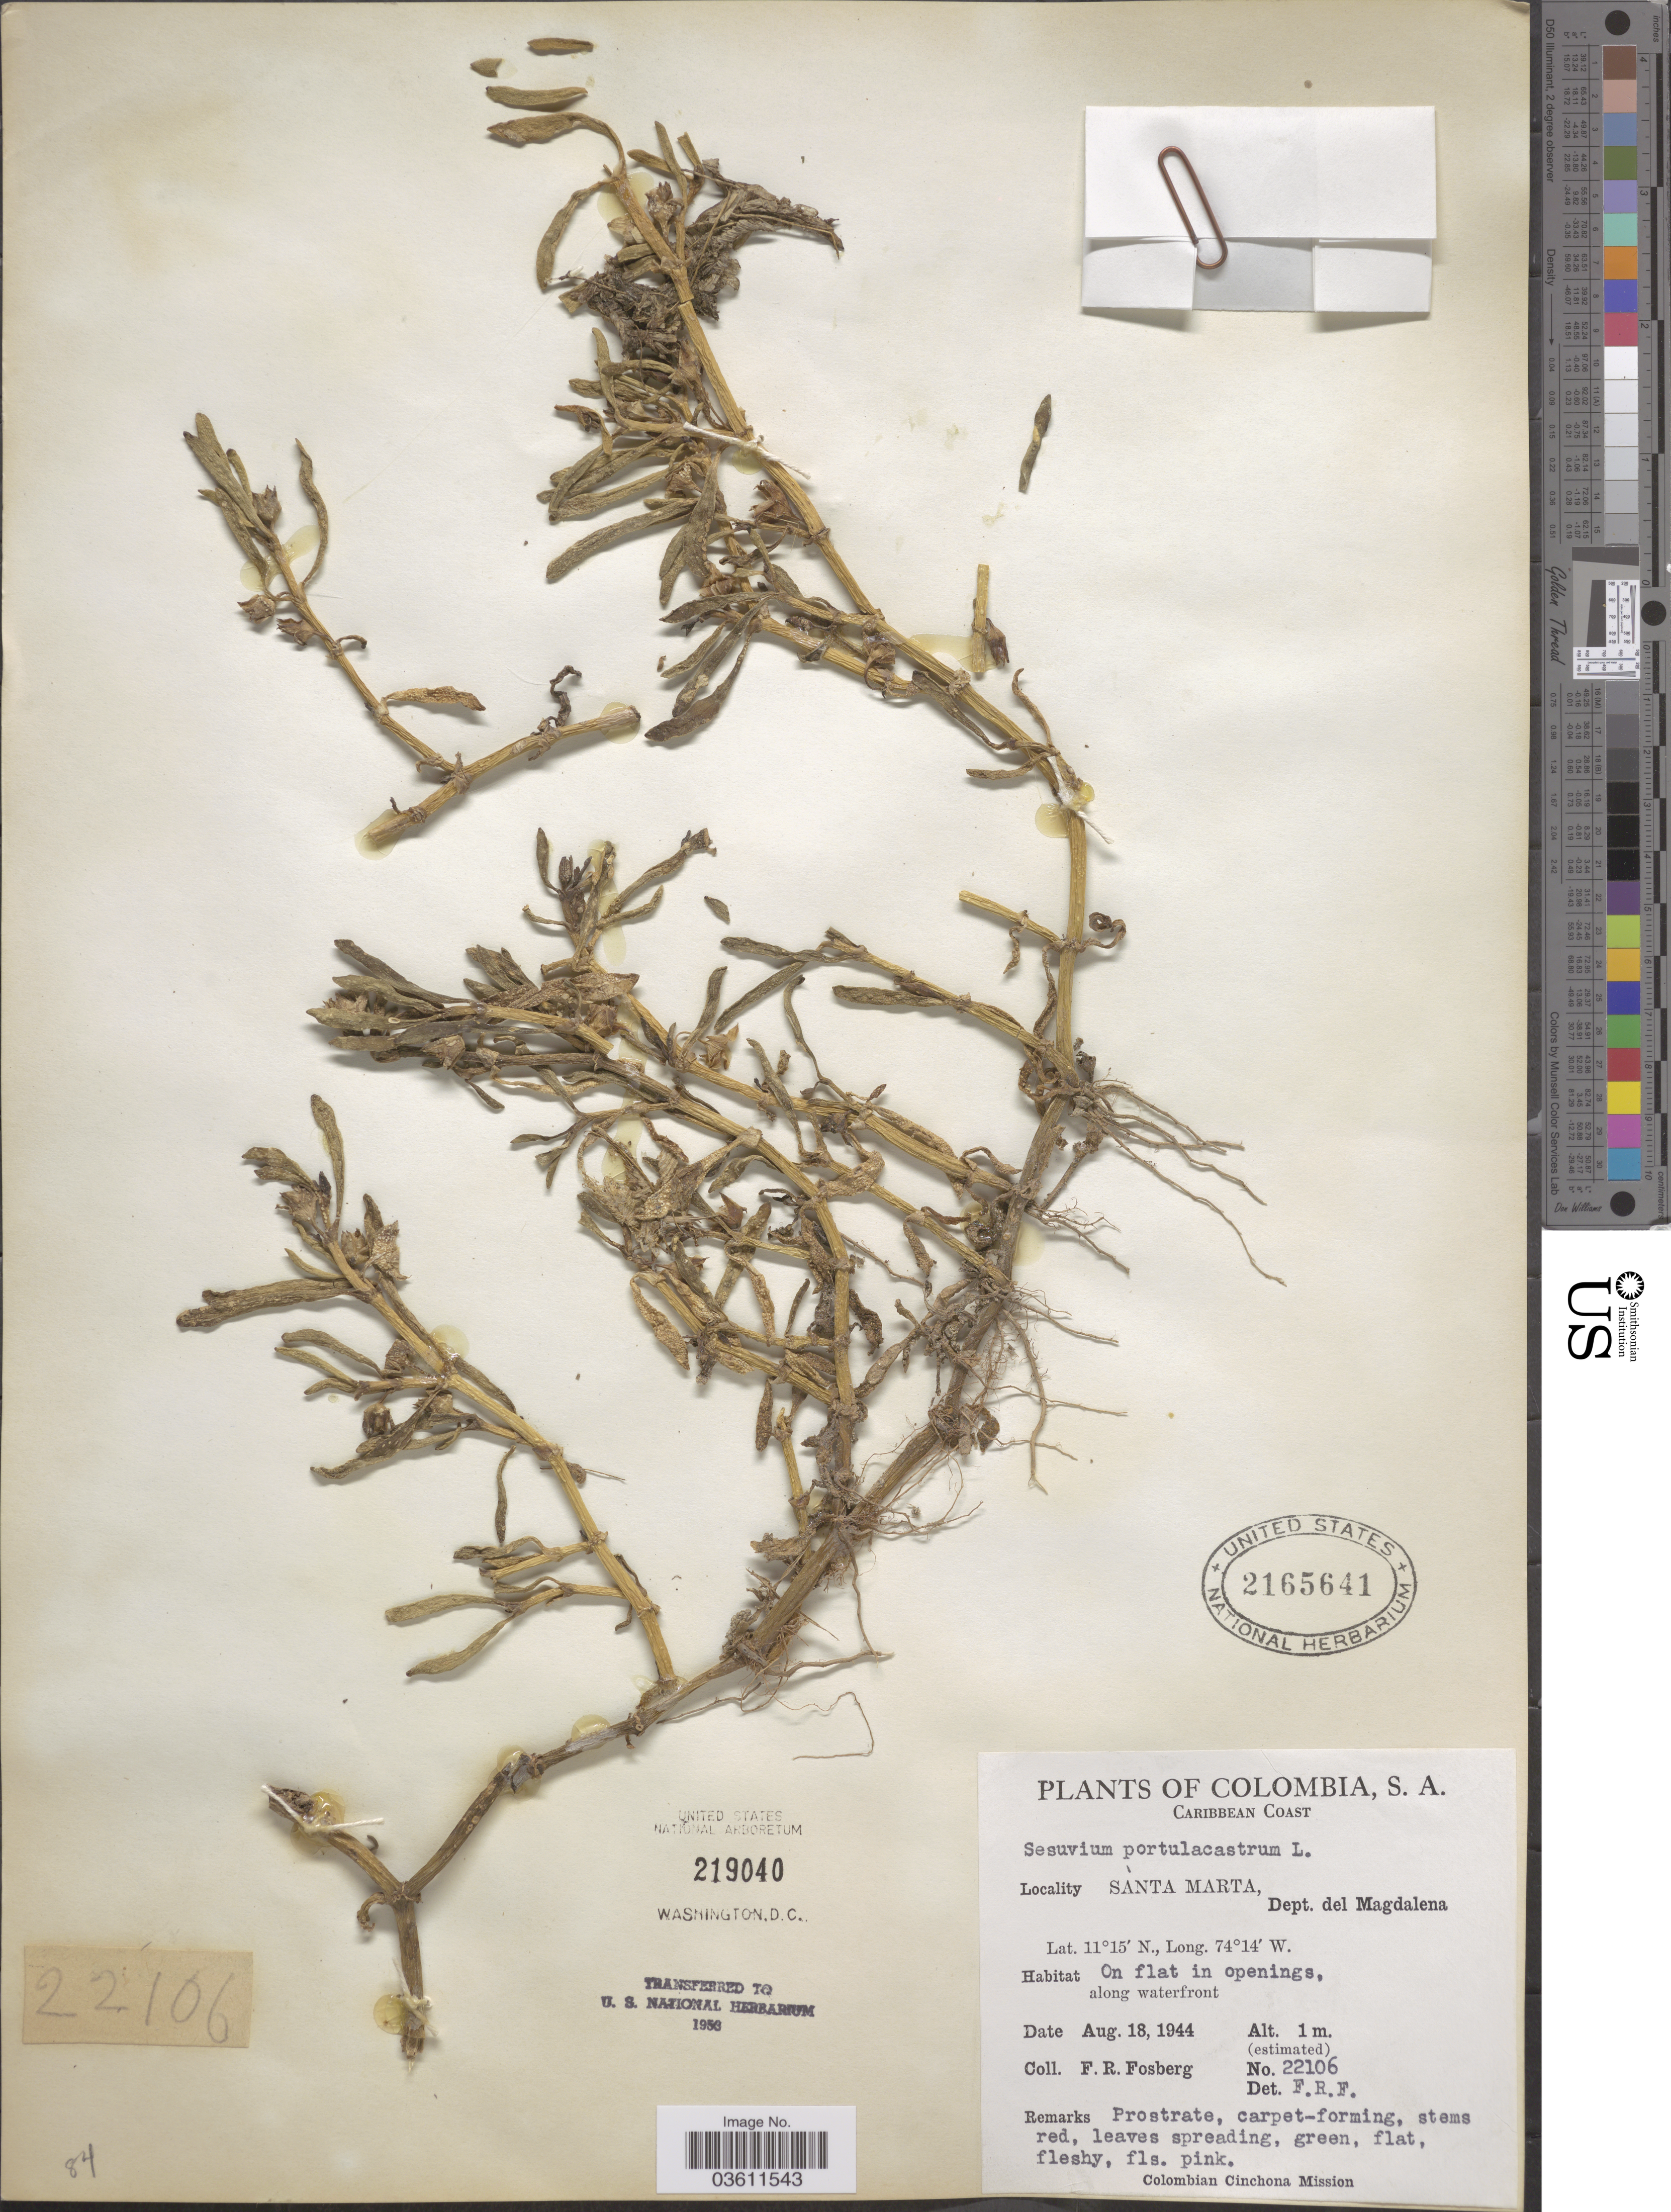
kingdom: Plantae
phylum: Tracheophyta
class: Magnoliopsida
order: Caryophyllales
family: Aizoaceae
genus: Sesuvium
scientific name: Sesuvium portulacastrum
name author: (L.) L.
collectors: F. R. Fosberg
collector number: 22106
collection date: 1944-08-18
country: Colombia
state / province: Magdalena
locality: Caribbean Coast. Santa Marta, Dept. del Magdalena.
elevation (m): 1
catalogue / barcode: US 2165641